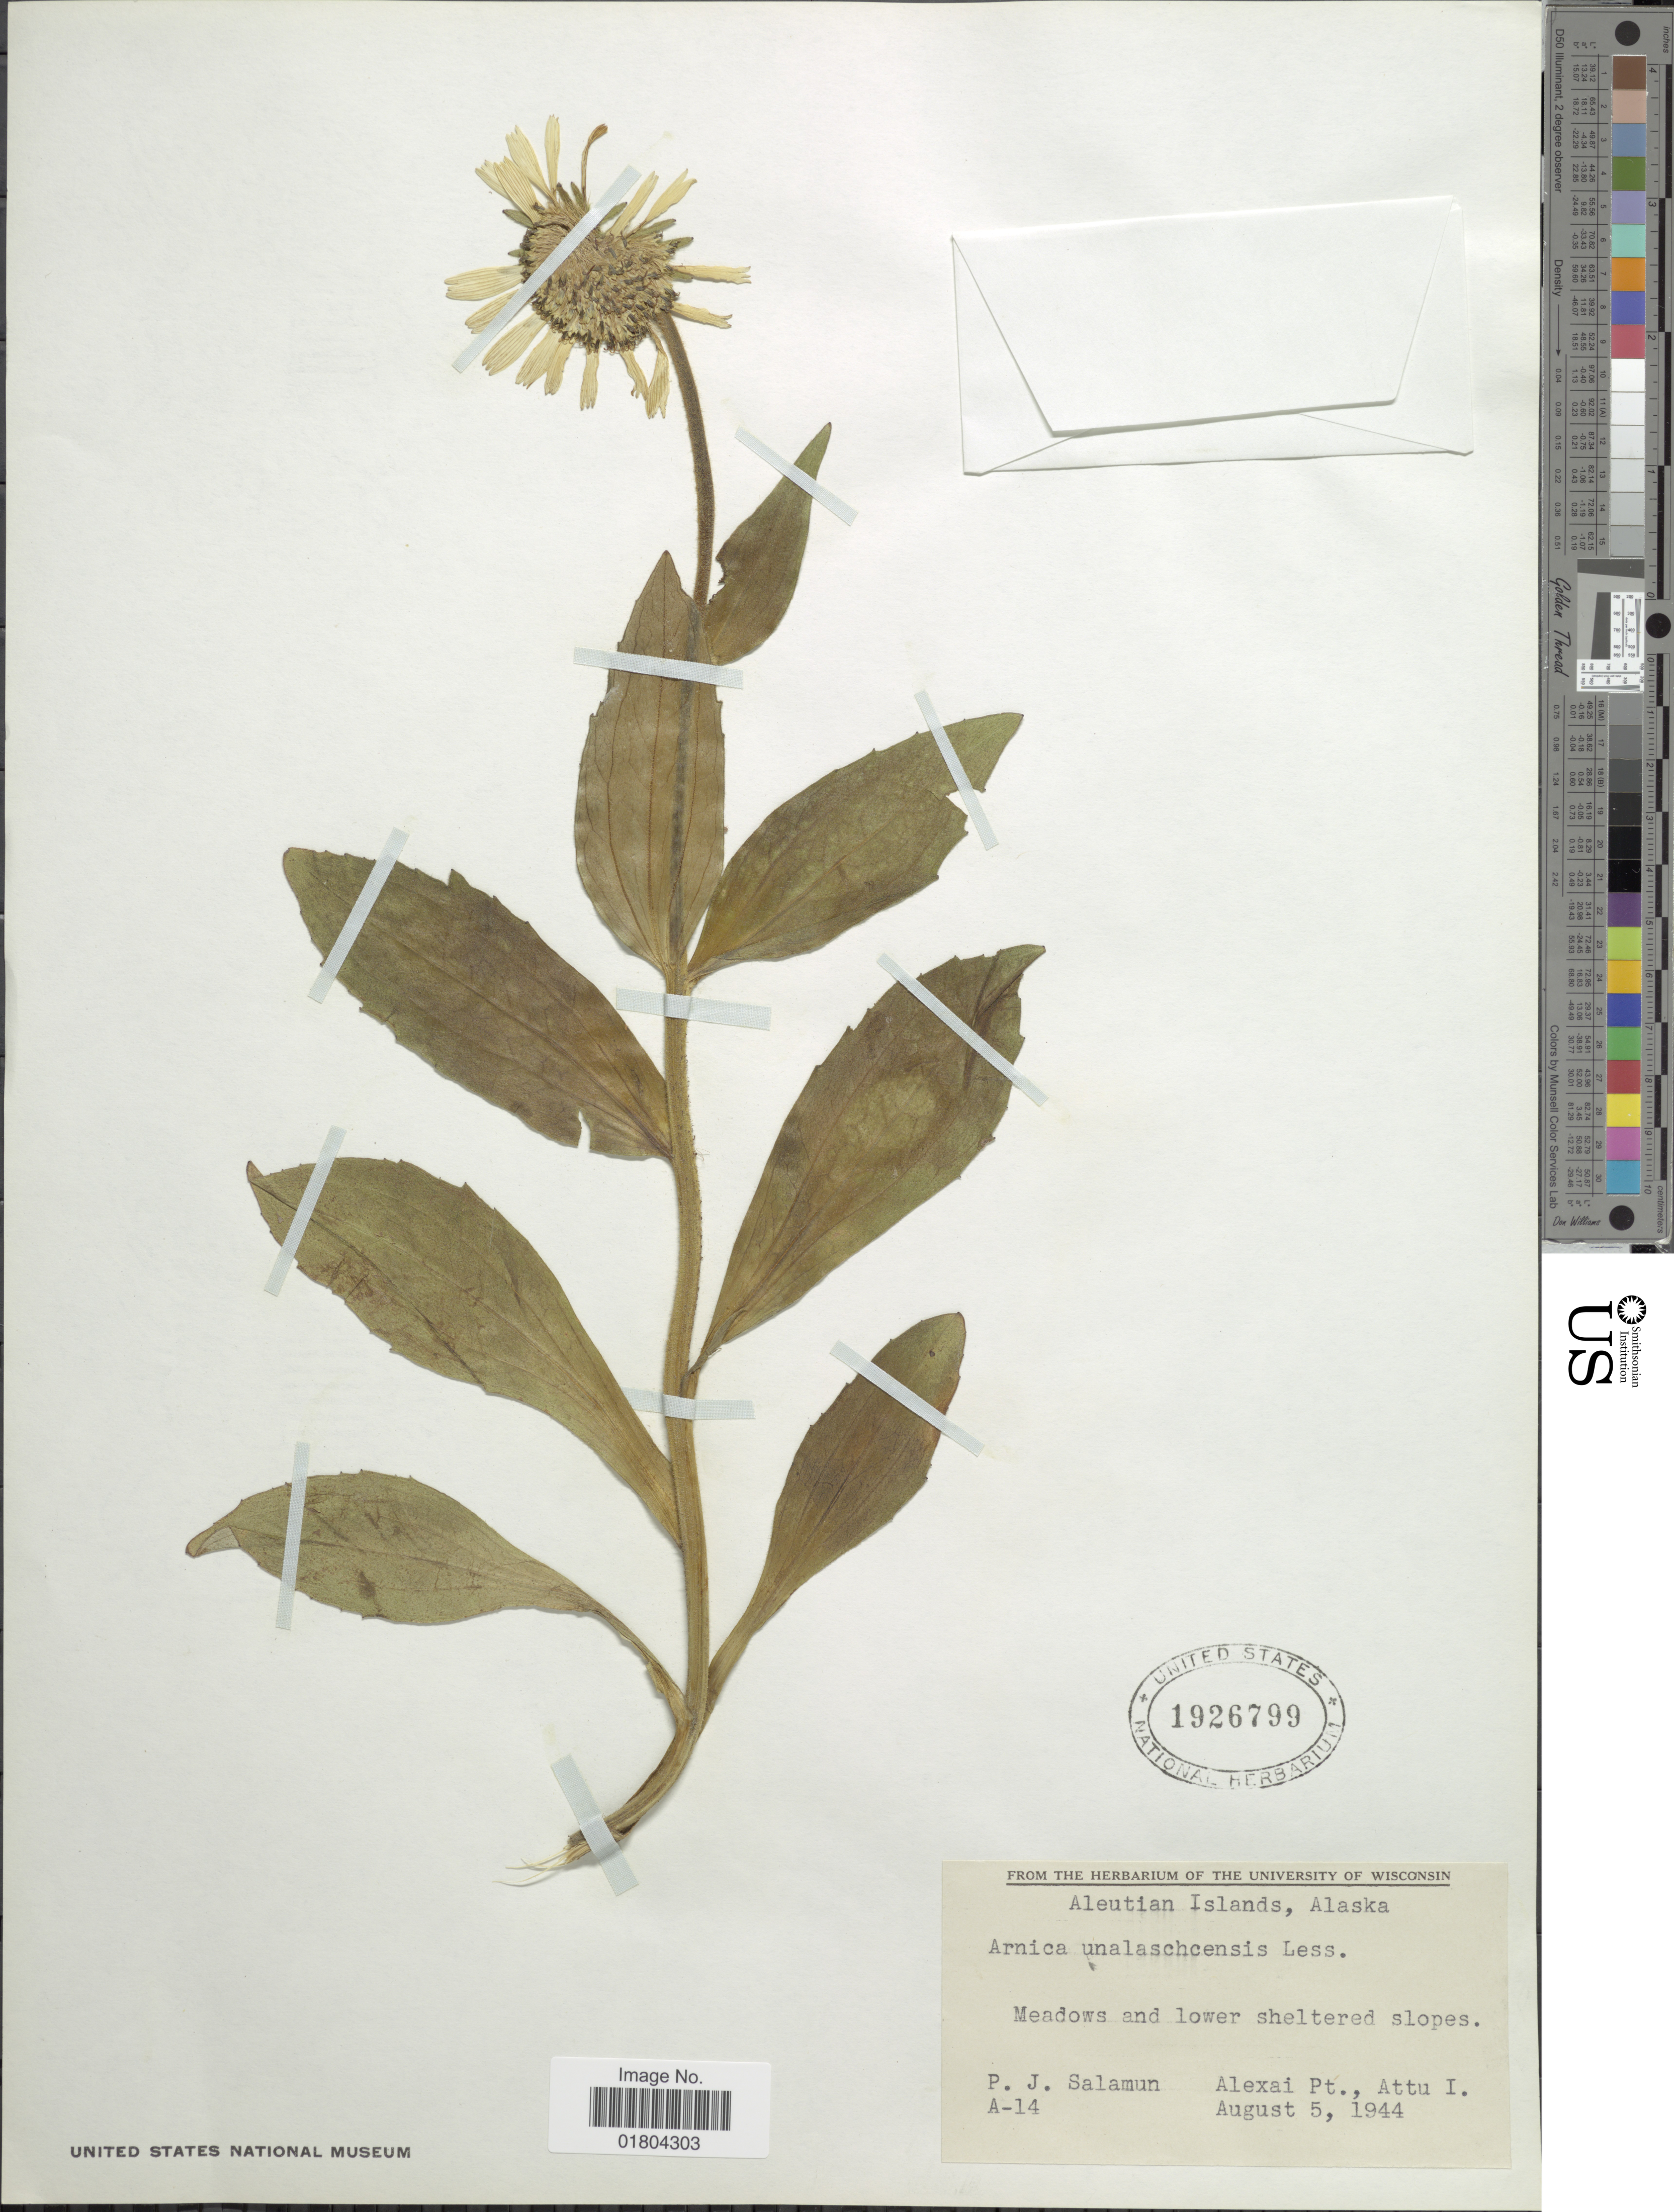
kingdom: Plantae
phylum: Tracheophyta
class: Magnoliopsida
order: Asterales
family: Asteraceae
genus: Arnica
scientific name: Arnica unalashcensis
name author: Less.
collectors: P. Salamun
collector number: A-14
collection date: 1944-08-05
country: United States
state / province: Alaska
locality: Aleutian Islands, Meadows and lower sheltered slopes, Alexai Pt., Attu I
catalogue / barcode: US 1926799